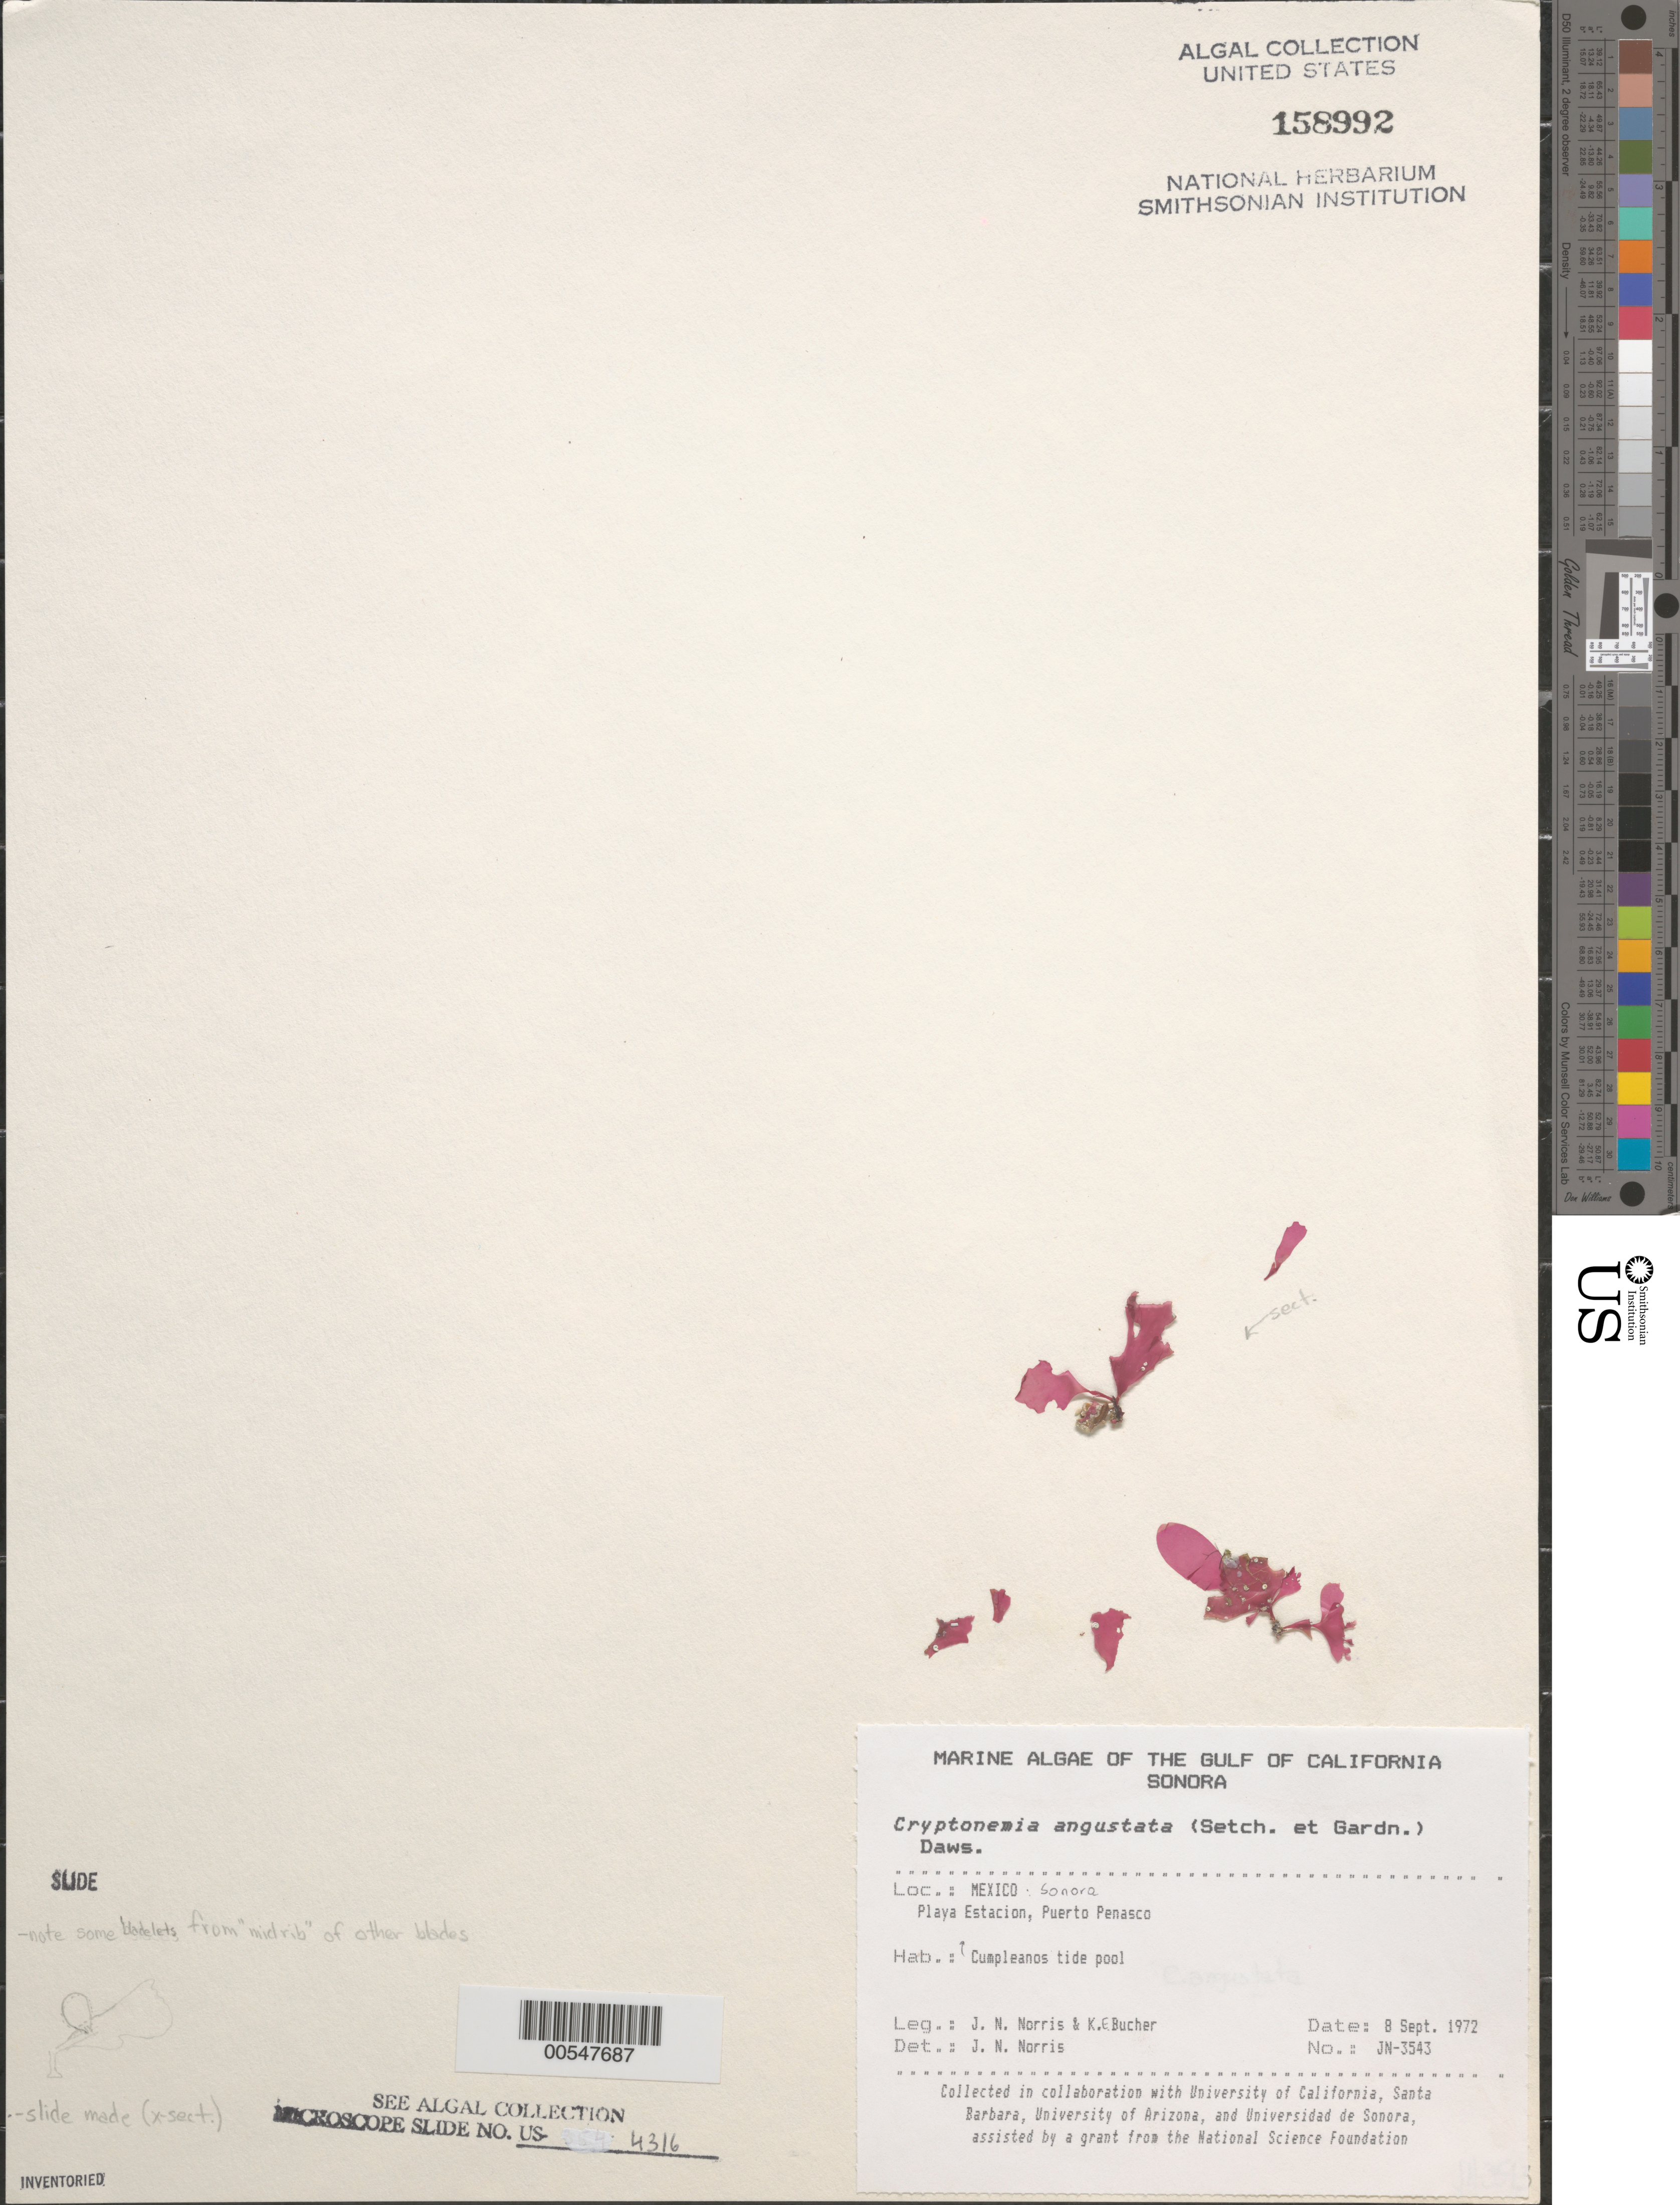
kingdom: Plantae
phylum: Rhodophyta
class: Florideophyceae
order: Halymeniales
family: Halymeniaceae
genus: Cryptonemia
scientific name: Cryptonemia angustata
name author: Okamura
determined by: Norris, James N.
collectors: J. N. Norris & K. E. Bucher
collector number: JN-3543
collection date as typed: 08 Sep 1972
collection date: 1972-09-08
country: Mexico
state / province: Sonora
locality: Playa Estacion, Puerto Penasco, Cumpleanos tide pool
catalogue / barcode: US 158992